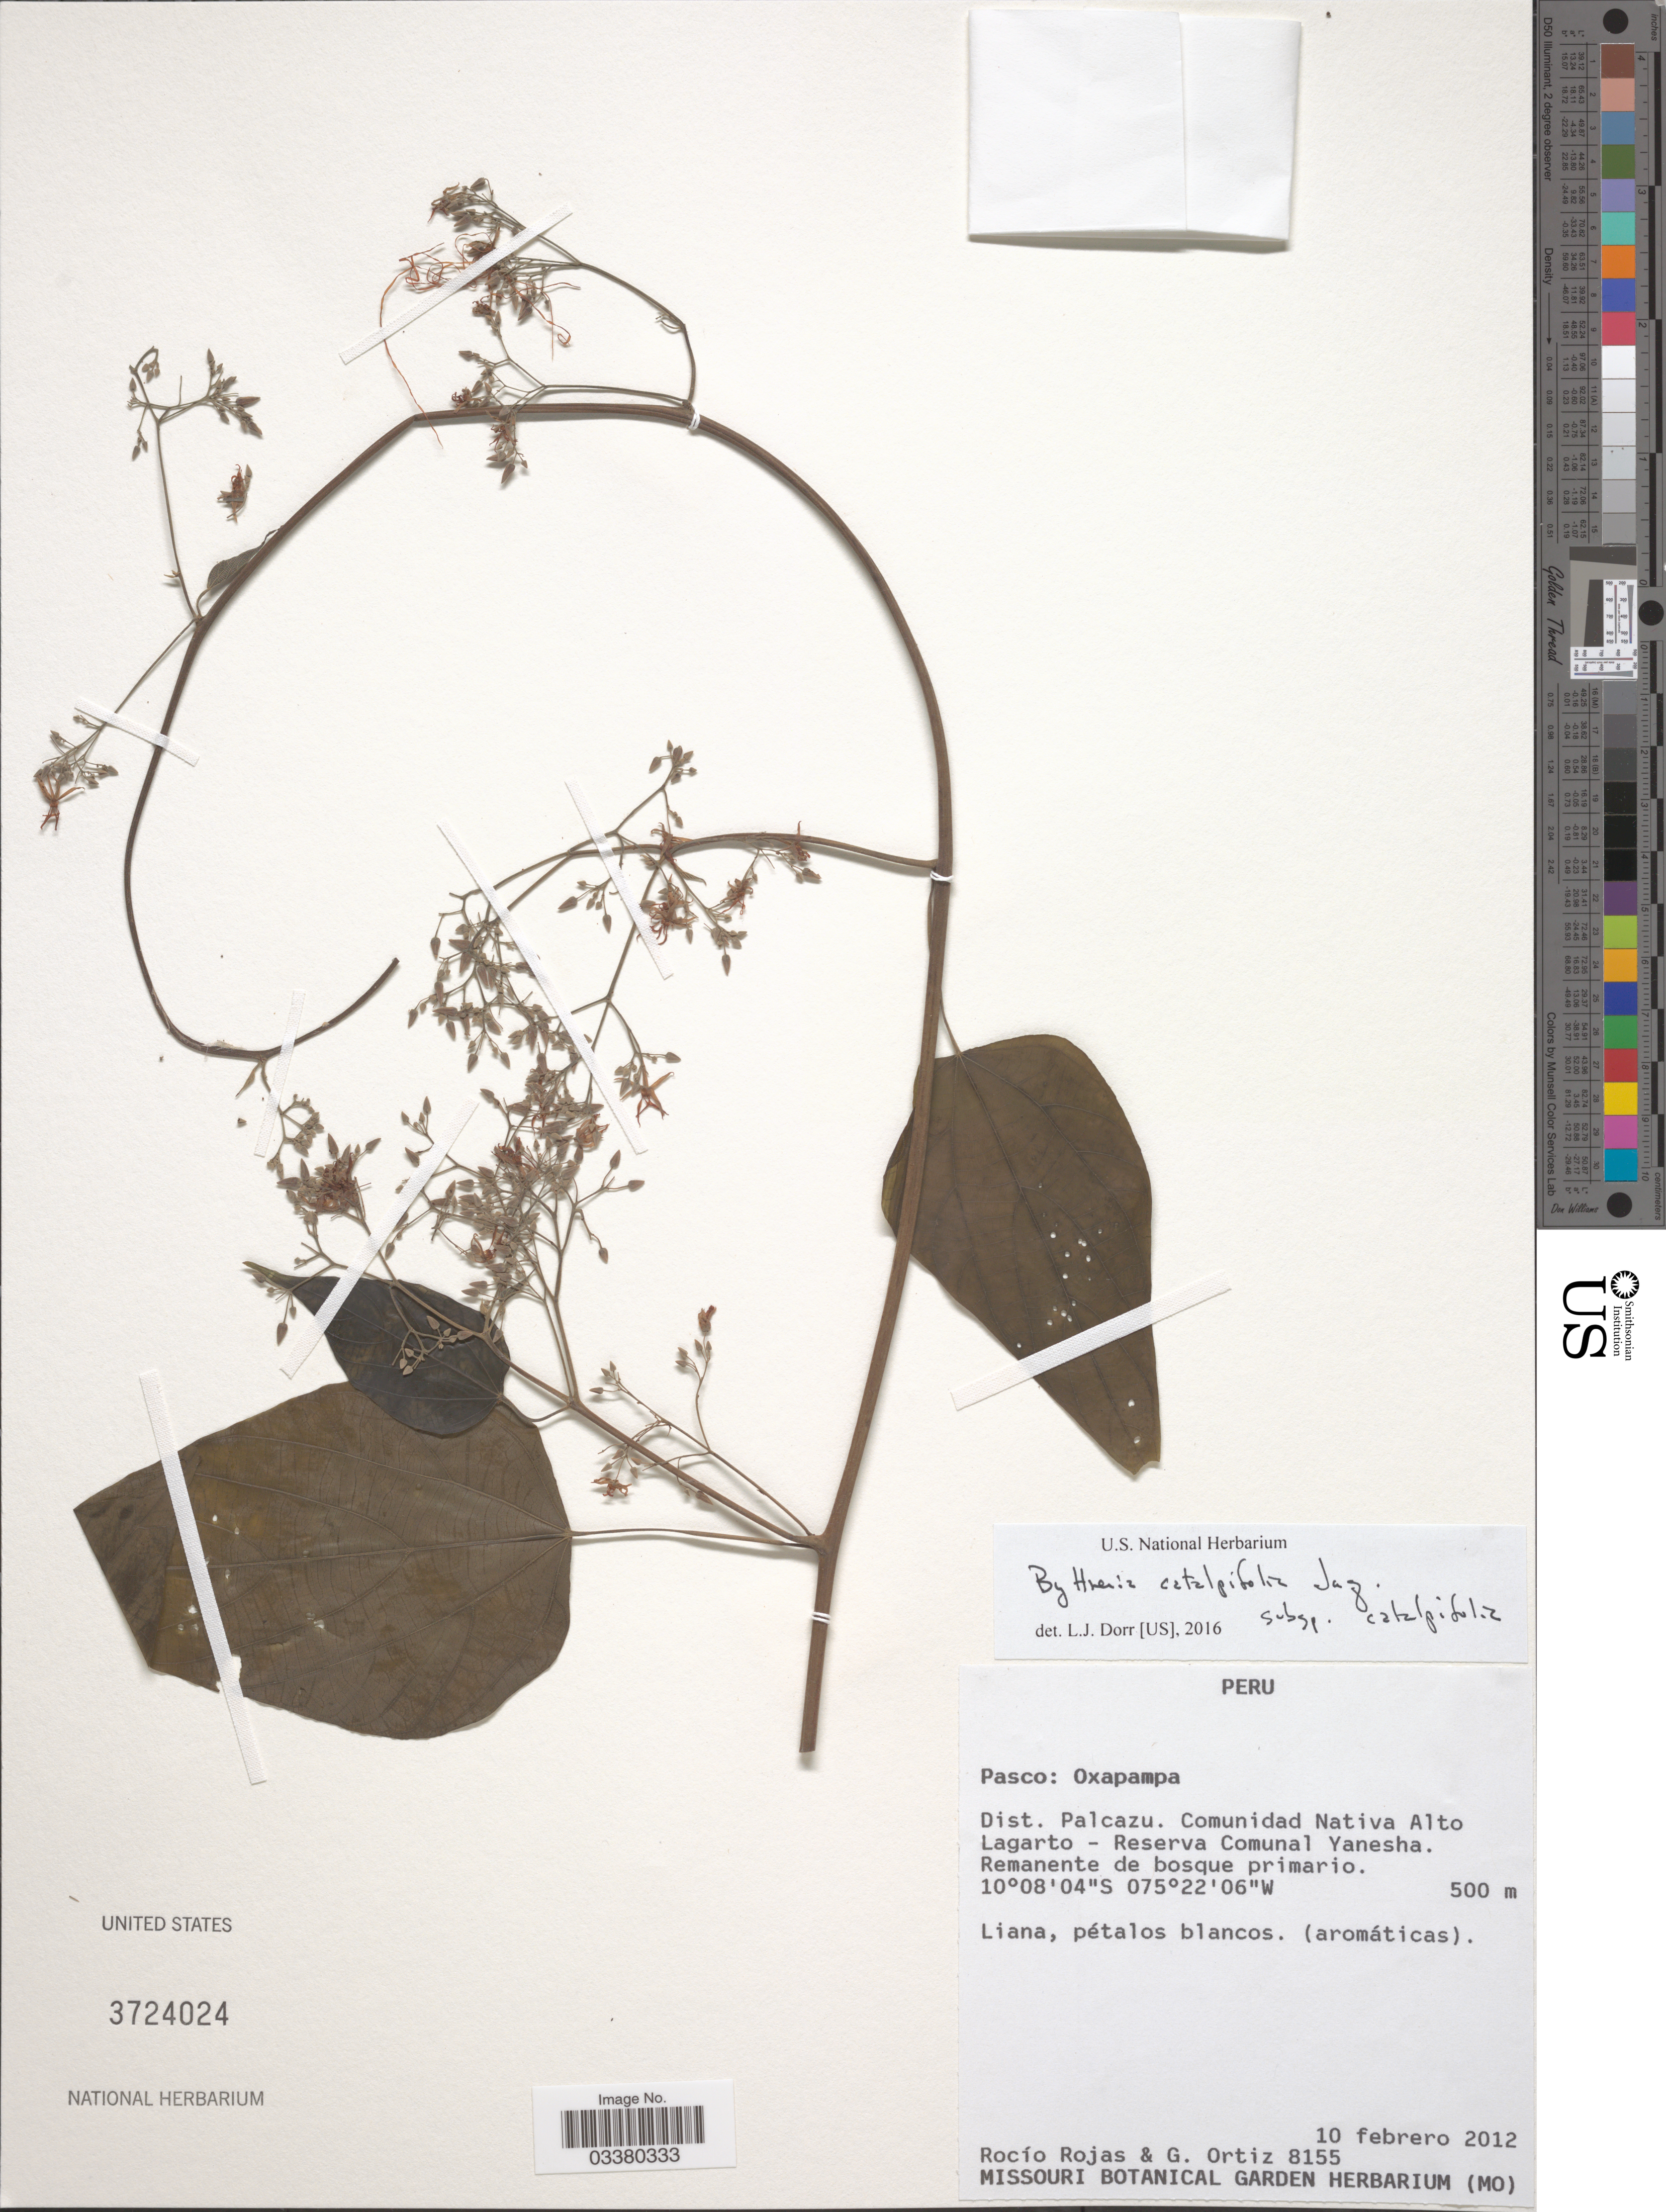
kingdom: Plantae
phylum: Tracheophyta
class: Magnoliopsida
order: Malvales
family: Malvaceae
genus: Byttneria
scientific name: Byttneria catalpifolia subsp. catalpifolia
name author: Jacq.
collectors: R. Rojas & G. Ortiz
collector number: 8155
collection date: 2012-02-10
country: Peru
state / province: Pasco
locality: Oxapampa. Dist. Palcazu. Comunidad Nativa Alto Lagarto - Reserva Comunal Yanesha.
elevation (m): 500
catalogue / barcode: US 3724024